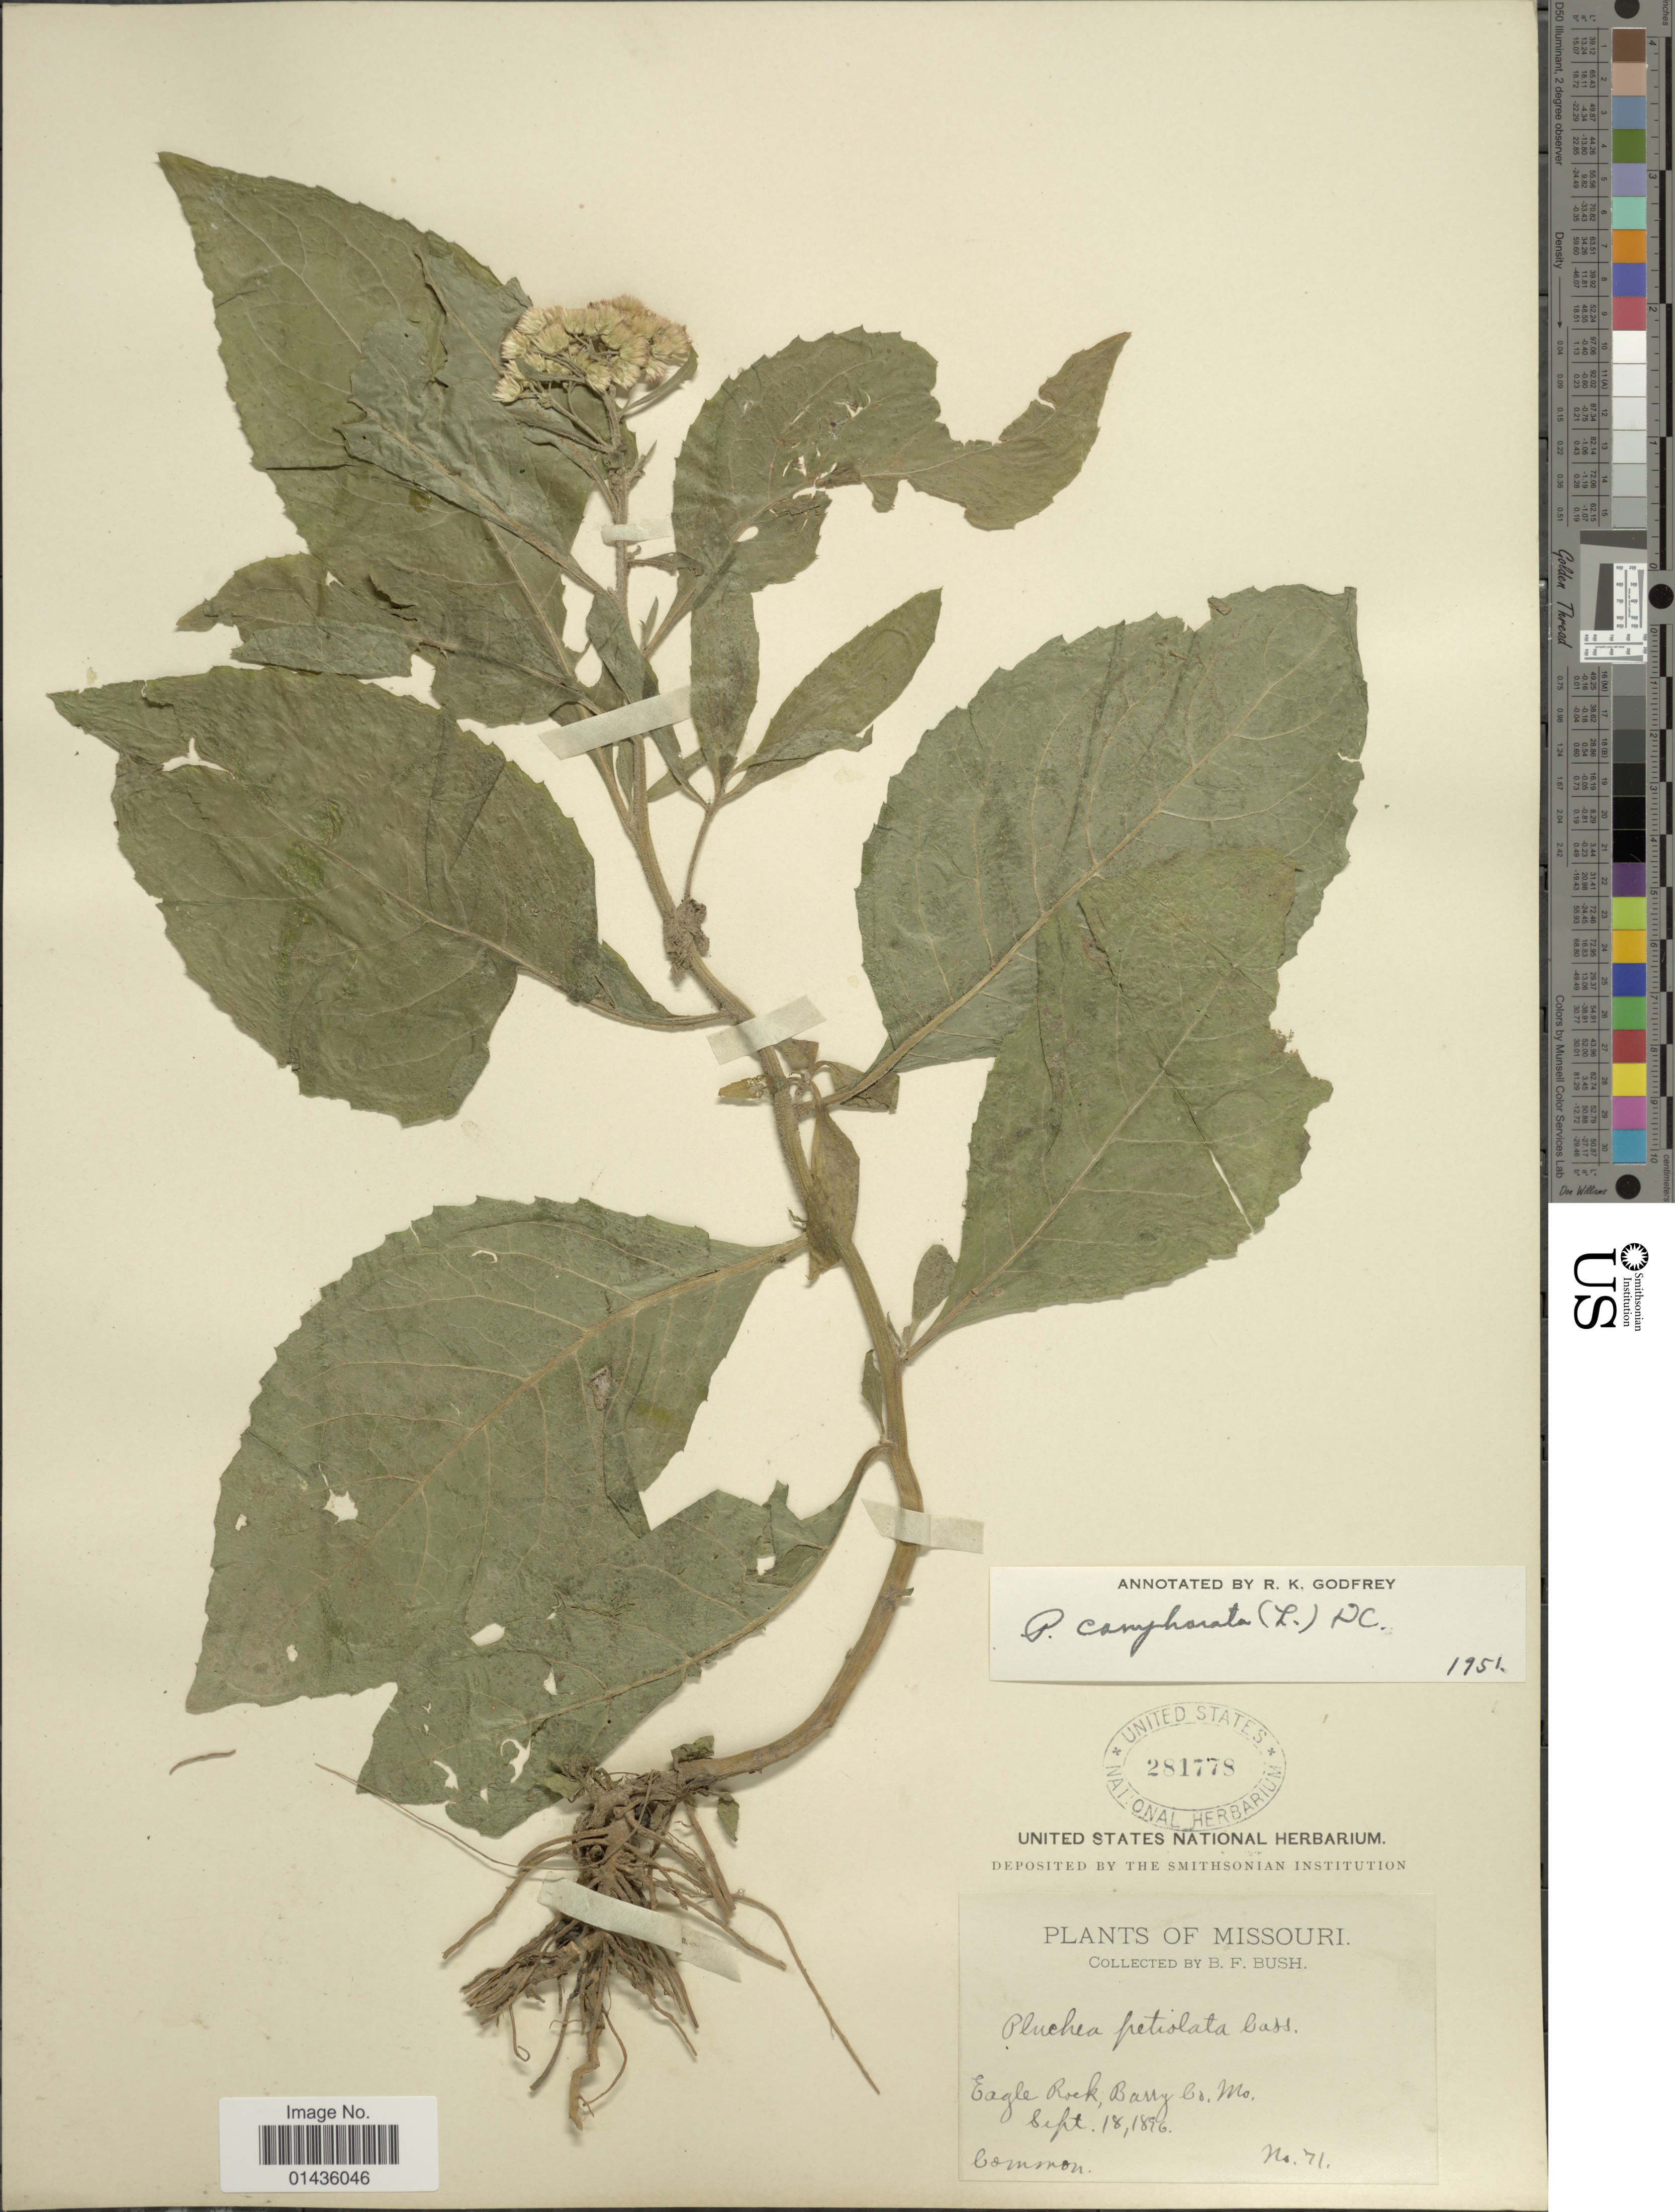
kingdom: Plantae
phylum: Tracheophyta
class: Magnoliopsida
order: Asterales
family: Asteraceae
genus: Pluchea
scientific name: Pluchea camphorata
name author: (L.) DC.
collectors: B. F. Bush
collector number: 71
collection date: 1896-09-18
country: United States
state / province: Missouri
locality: Eagle Rock, Barry Co.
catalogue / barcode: US 281778